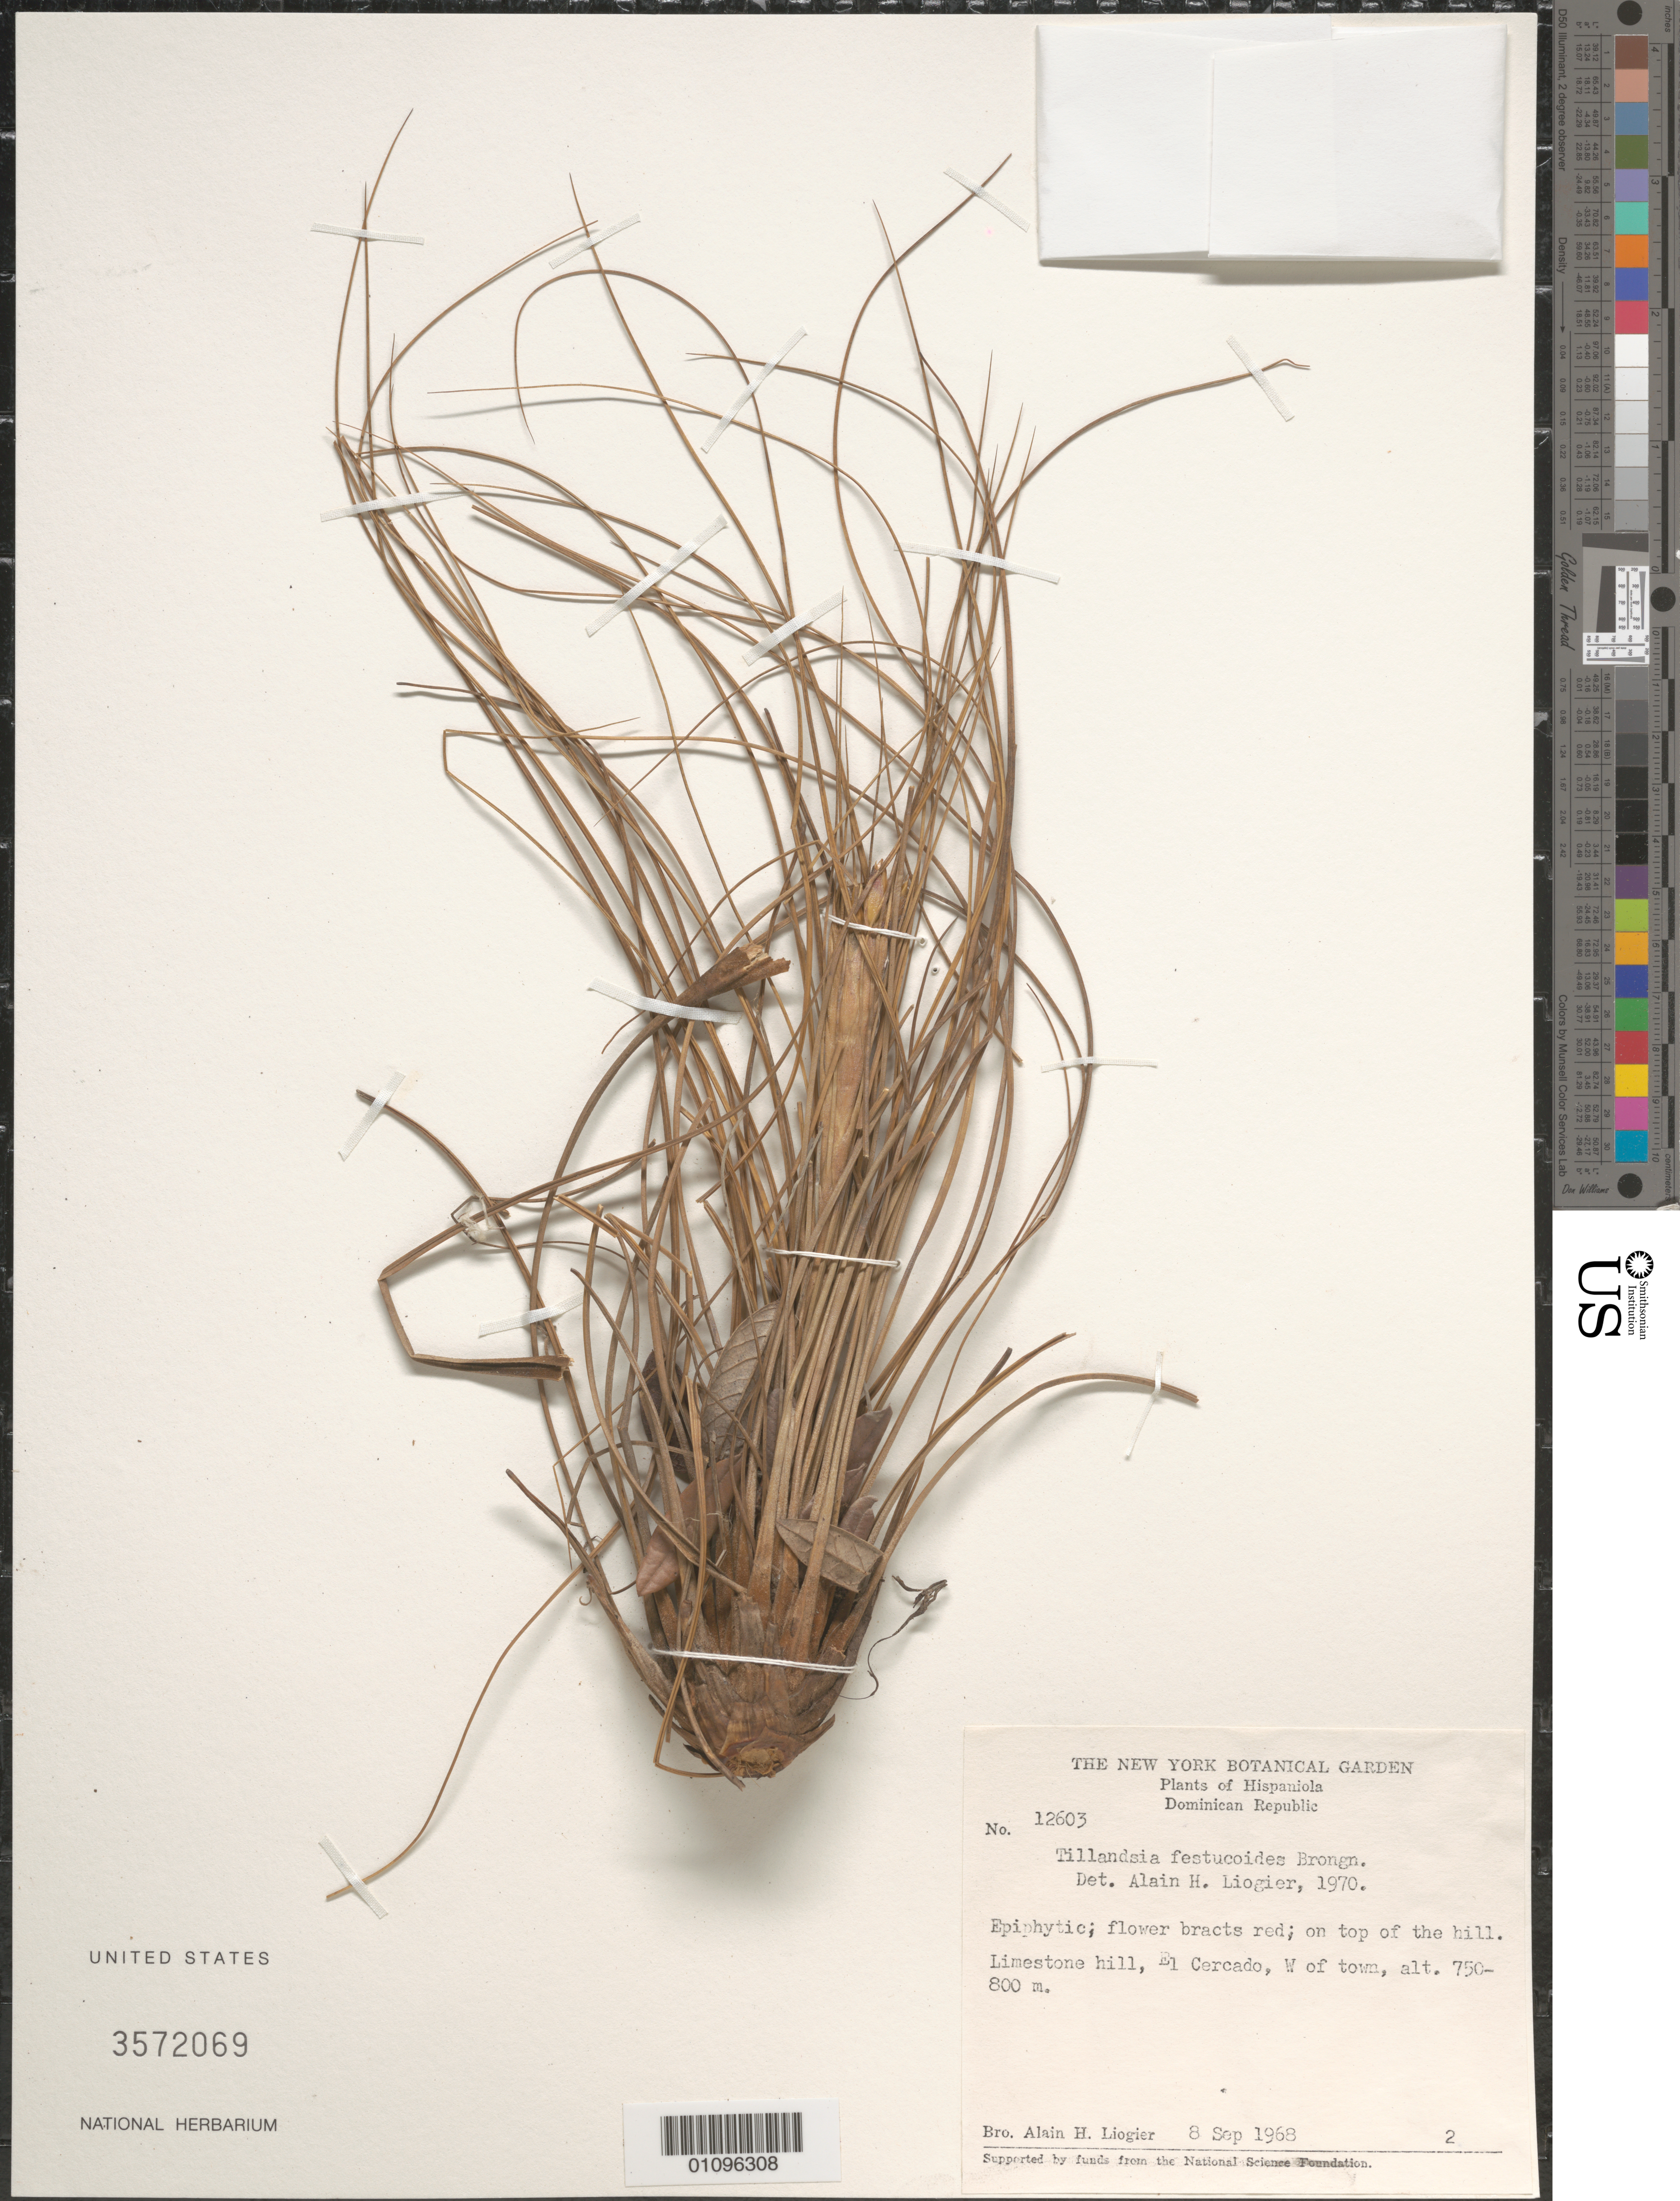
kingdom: Plantae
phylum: Tracheophyta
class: Liliopsida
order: Poales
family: Bromeliaceae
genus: Tillandsia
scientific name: Tillandsia festucoides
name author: Brongn. ex Mez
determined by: Liogier, Alain H.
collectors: A. H. Liogier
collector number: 12603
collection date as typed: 08 Sep 1968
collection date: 1968-09-08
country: Dominican Republic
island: Hispaniola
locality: El Cercado, W of town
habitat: On top of the limestone hill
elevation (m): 750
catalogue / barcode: US 3572069